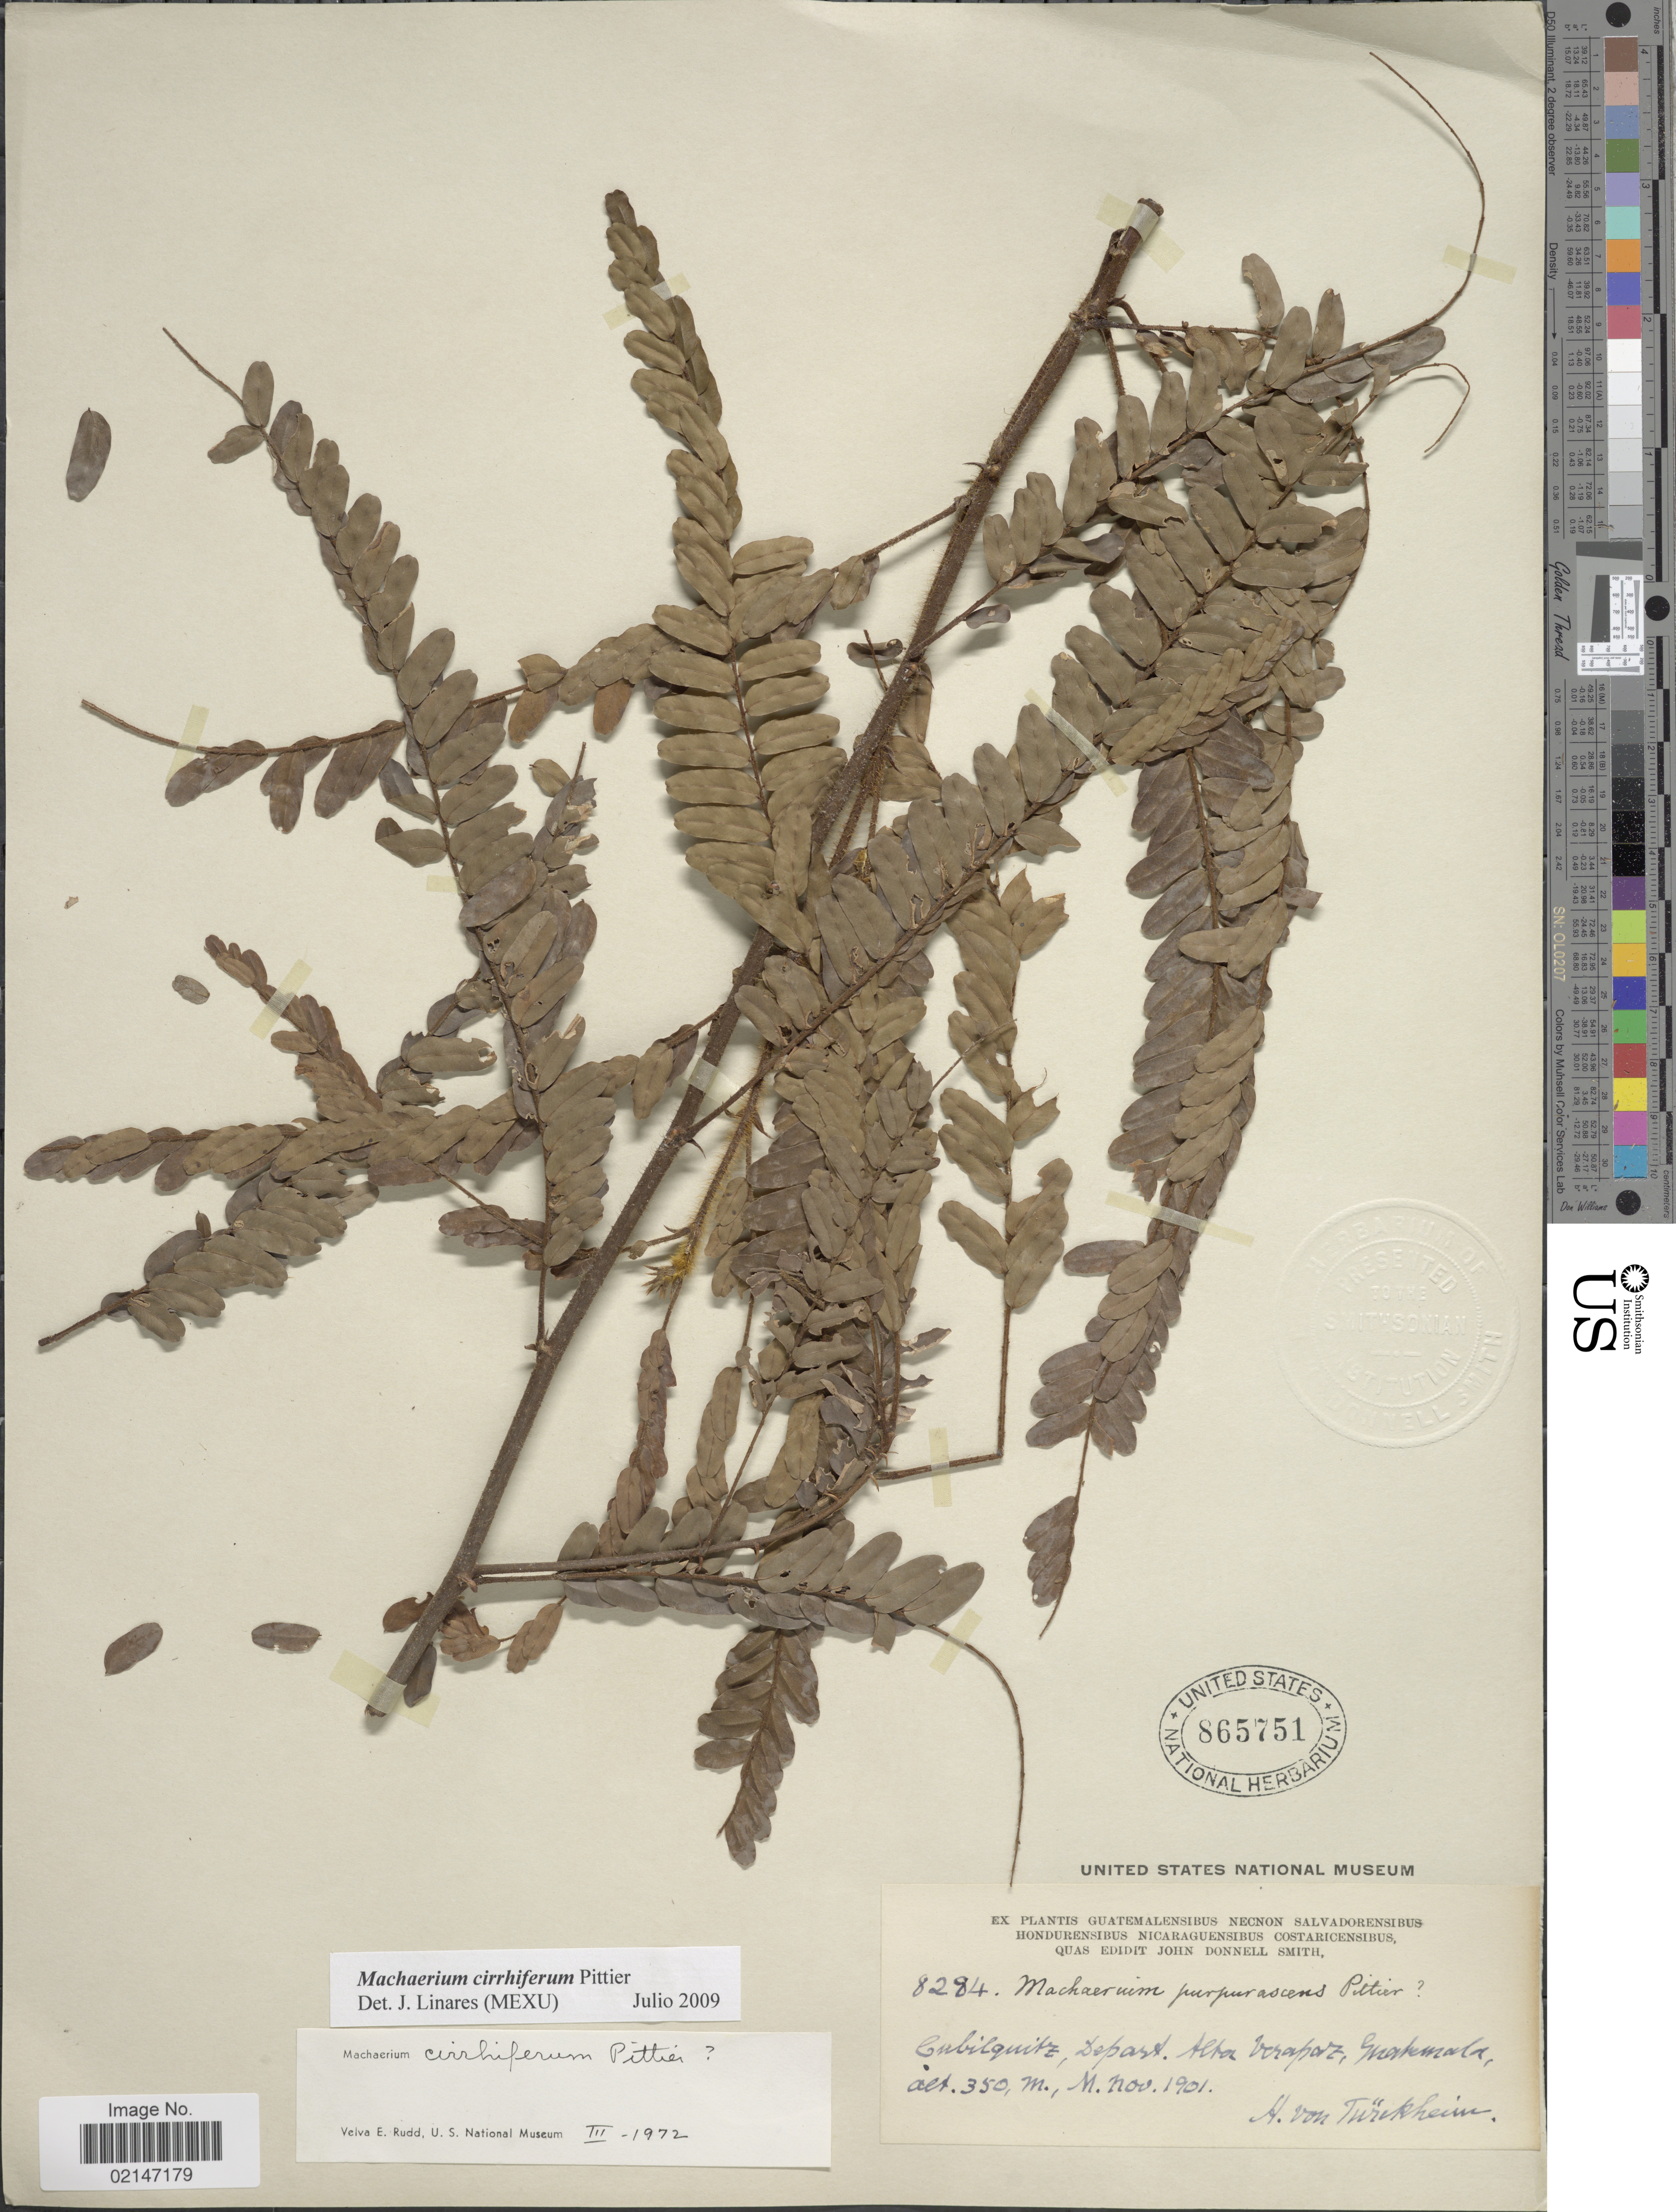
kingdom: Plantae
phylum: Tracheophyta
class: Magnoliopsida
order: Fabales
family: Fabaceae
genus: Machaerium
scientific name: Machaerium cirrhiferum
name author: Pittier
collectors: H. von Türckheim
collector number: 8284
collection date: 1901-11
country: Guatemala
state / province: Alta Verapaz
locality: Cubilquitz, Depart. Alta Verapaz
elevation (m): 350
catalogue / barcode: US 865751